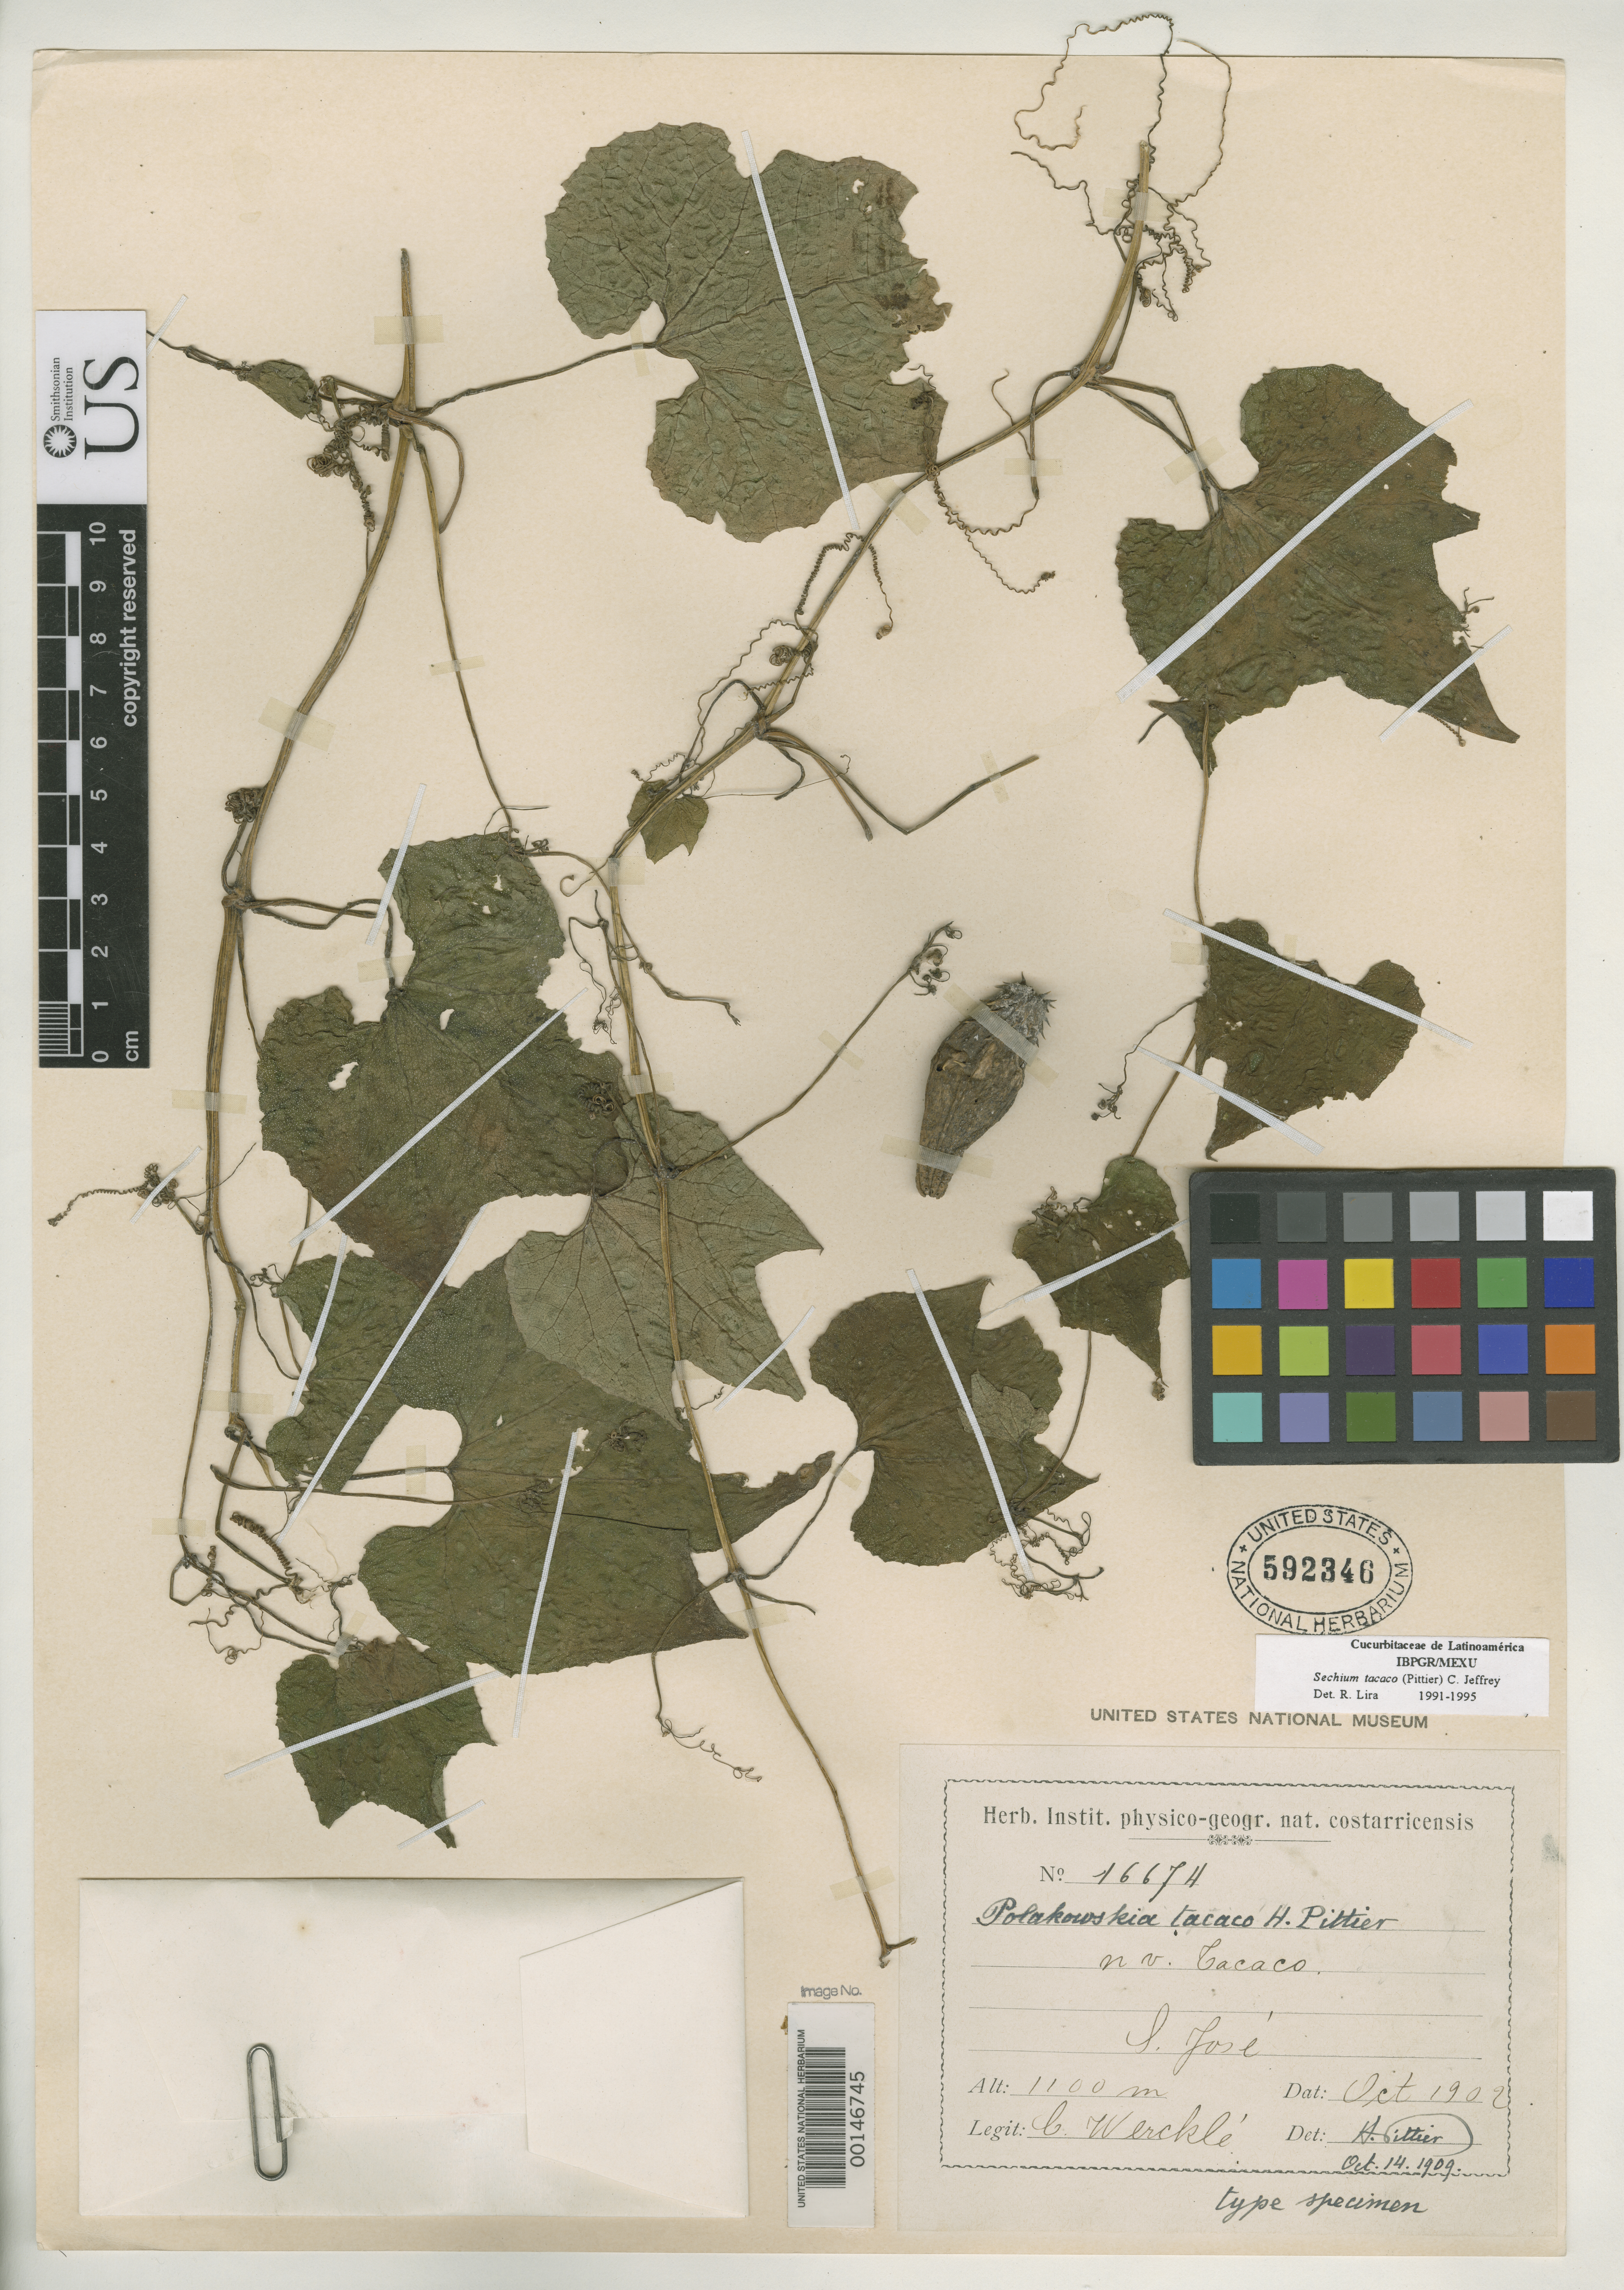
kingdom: Plantae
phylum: Tracheophyta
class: Magnoliopsida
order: Cucurbitales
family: Cucurbitaceae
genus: Polakowskia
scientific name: Polakowskia tacaco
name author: Pittier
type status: Holotype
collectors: C. C Wercklé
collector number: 16674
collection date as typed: Oct 1902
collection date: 1902-10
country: Costa Rica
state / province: San José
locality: Around San Jose.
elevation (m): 1100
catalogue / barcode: US 592346